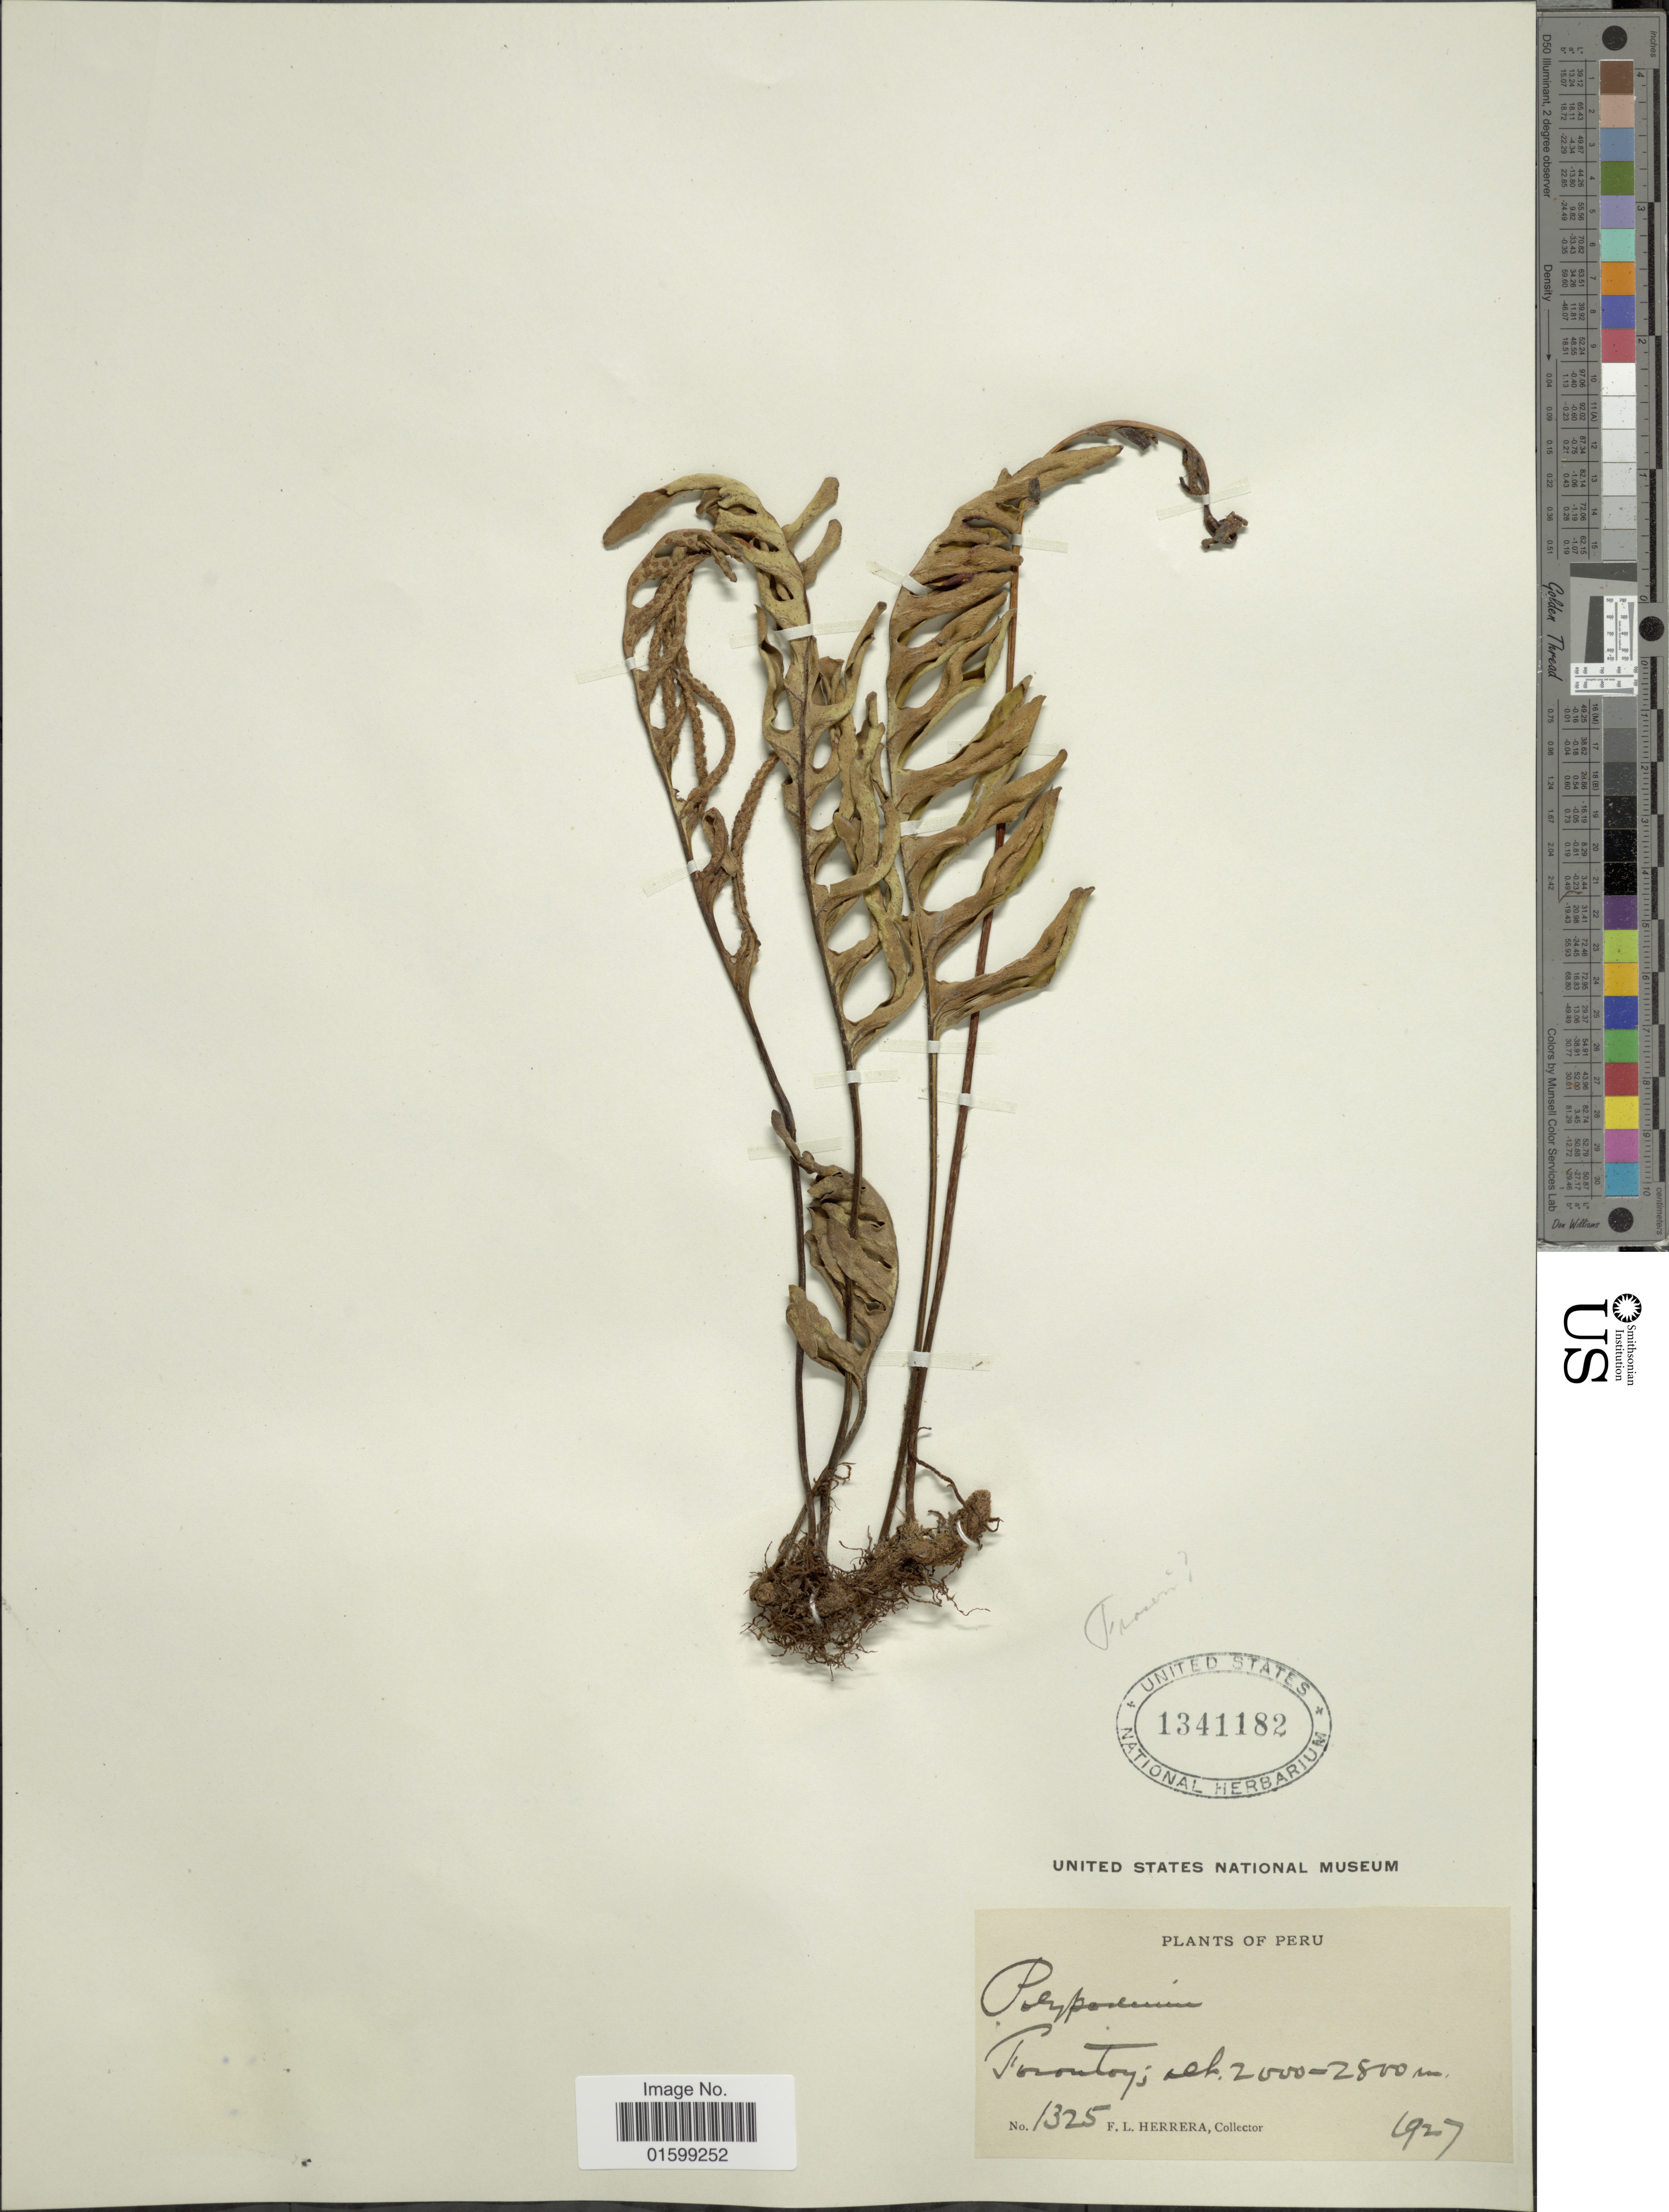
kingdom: Plantae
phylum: Tracheophyta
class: Polypodiopsida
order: Polypodiales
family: Polypodiaceae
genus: Pleopeltis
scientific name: Pleopeltis fraseri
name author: (Kuhn) A.R. Sm.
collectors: F. L. Herrera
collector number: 1325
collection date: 1927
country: Peru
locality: Forontoy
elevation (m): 2000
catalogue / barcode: US 1341182